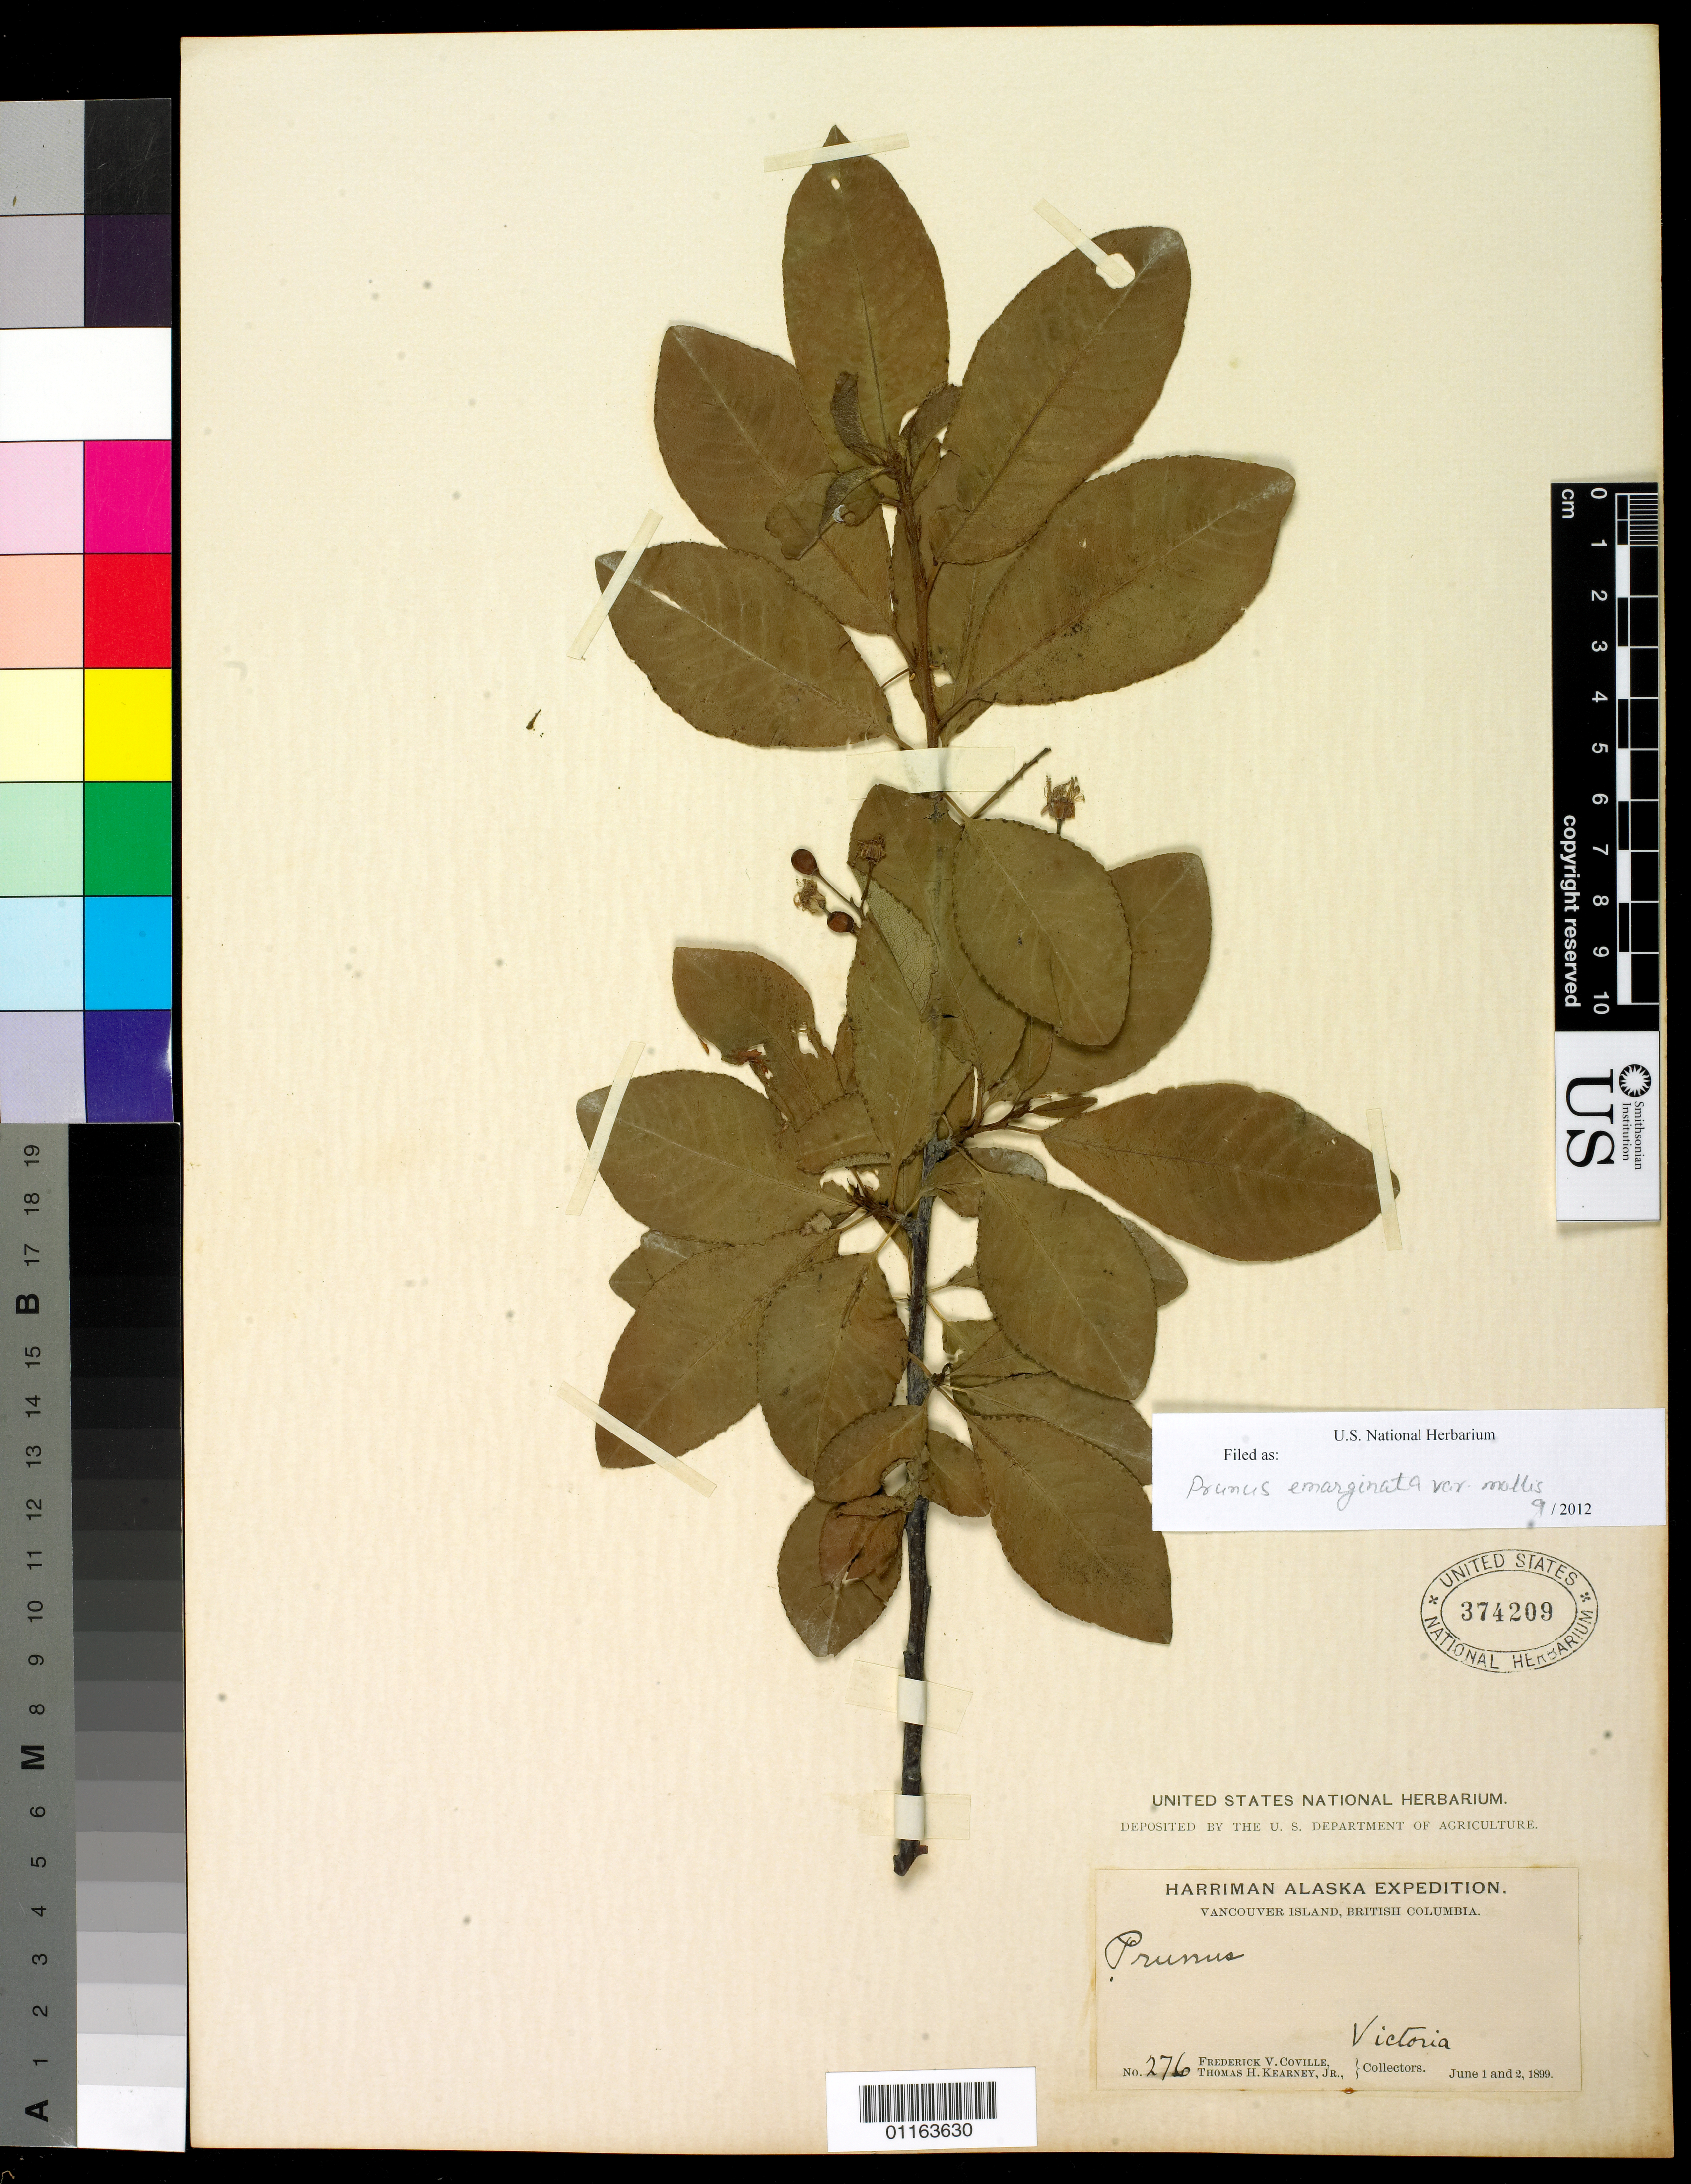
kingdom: Plantae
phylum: Tracheophyta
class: Magnoliopsida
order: Rosales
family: Rosaceae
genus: Prunus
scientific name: Prunus emarginata var. mollis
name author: (Douglas) W.H. Brewer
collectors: F. V. Coville & T. H. Kearney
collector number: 276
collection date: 1899-06-01/1899-06-02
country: Canada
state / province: British Columbia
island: Vancouver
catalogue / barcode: US 374209